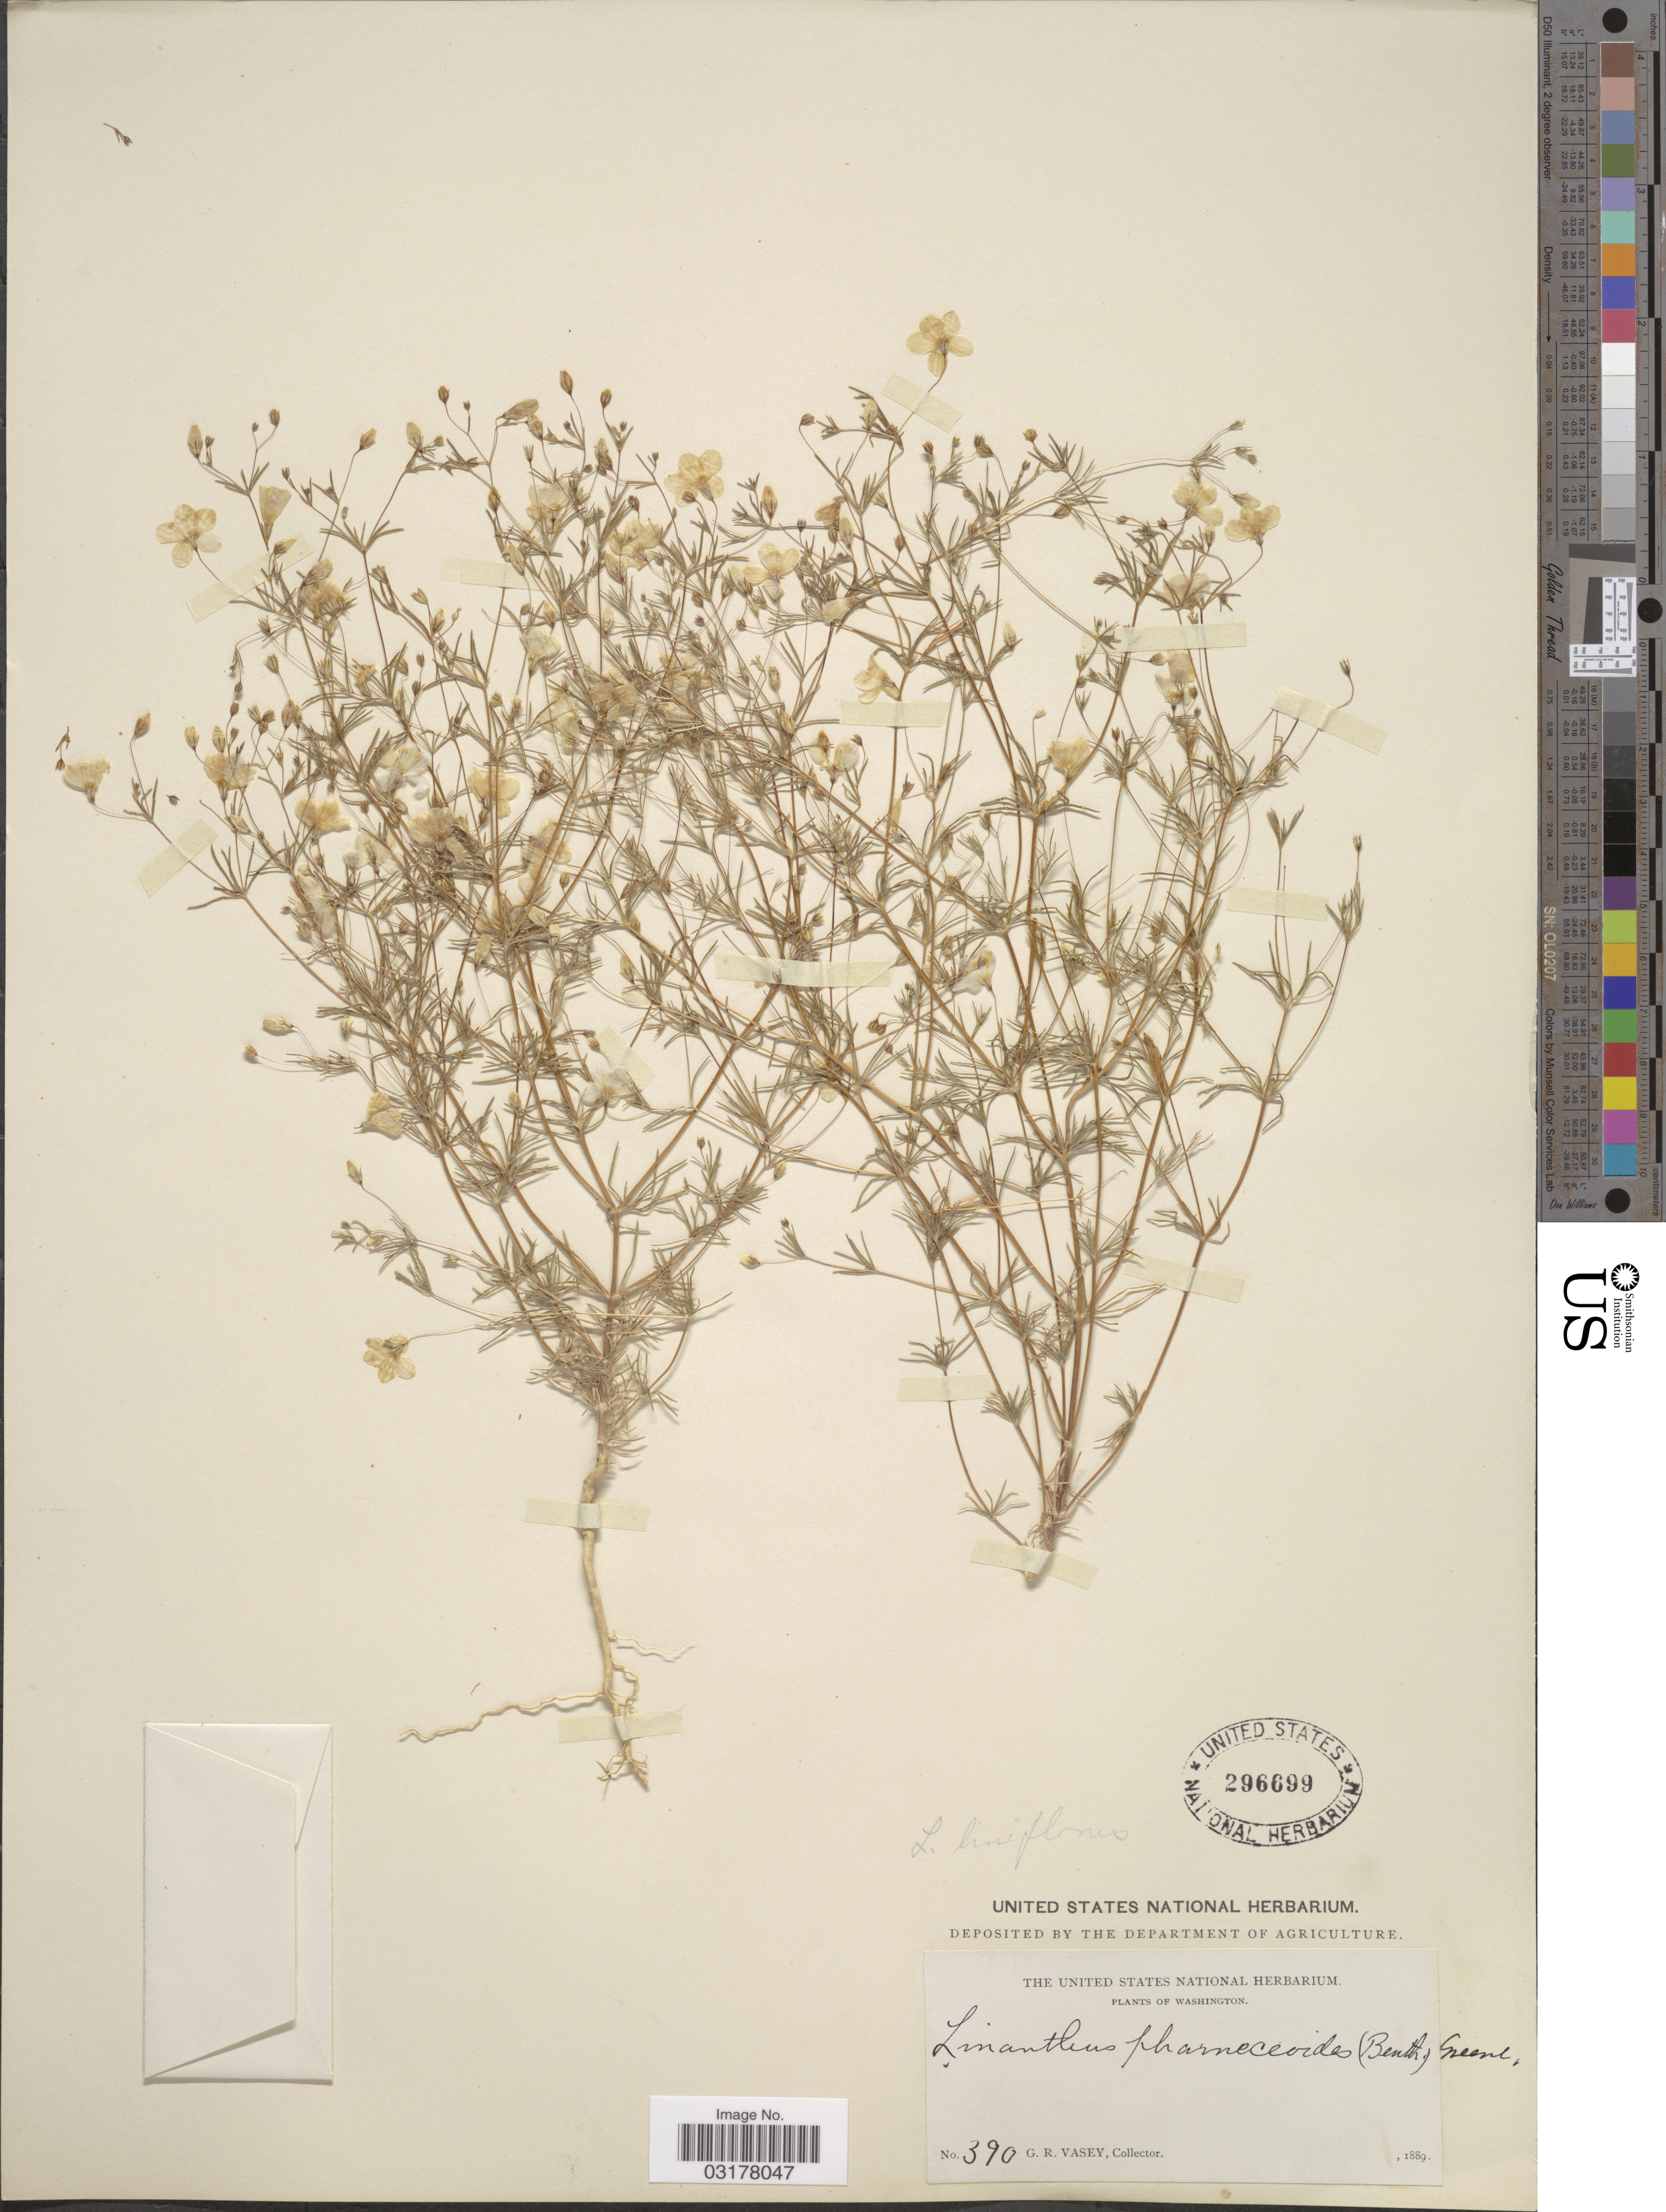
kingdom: Plantae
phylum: Tracheophyta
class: Magnoliopsida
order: Ericales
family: Polemoniaceae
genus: Leptosiphon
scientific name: Leptosiphon liniflorus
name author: (Benth.) J.M. Porter & L.A. Johnson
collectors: G. R. Vasey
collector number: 390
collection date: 1889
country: United States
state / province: Washington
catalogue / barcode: US 296699